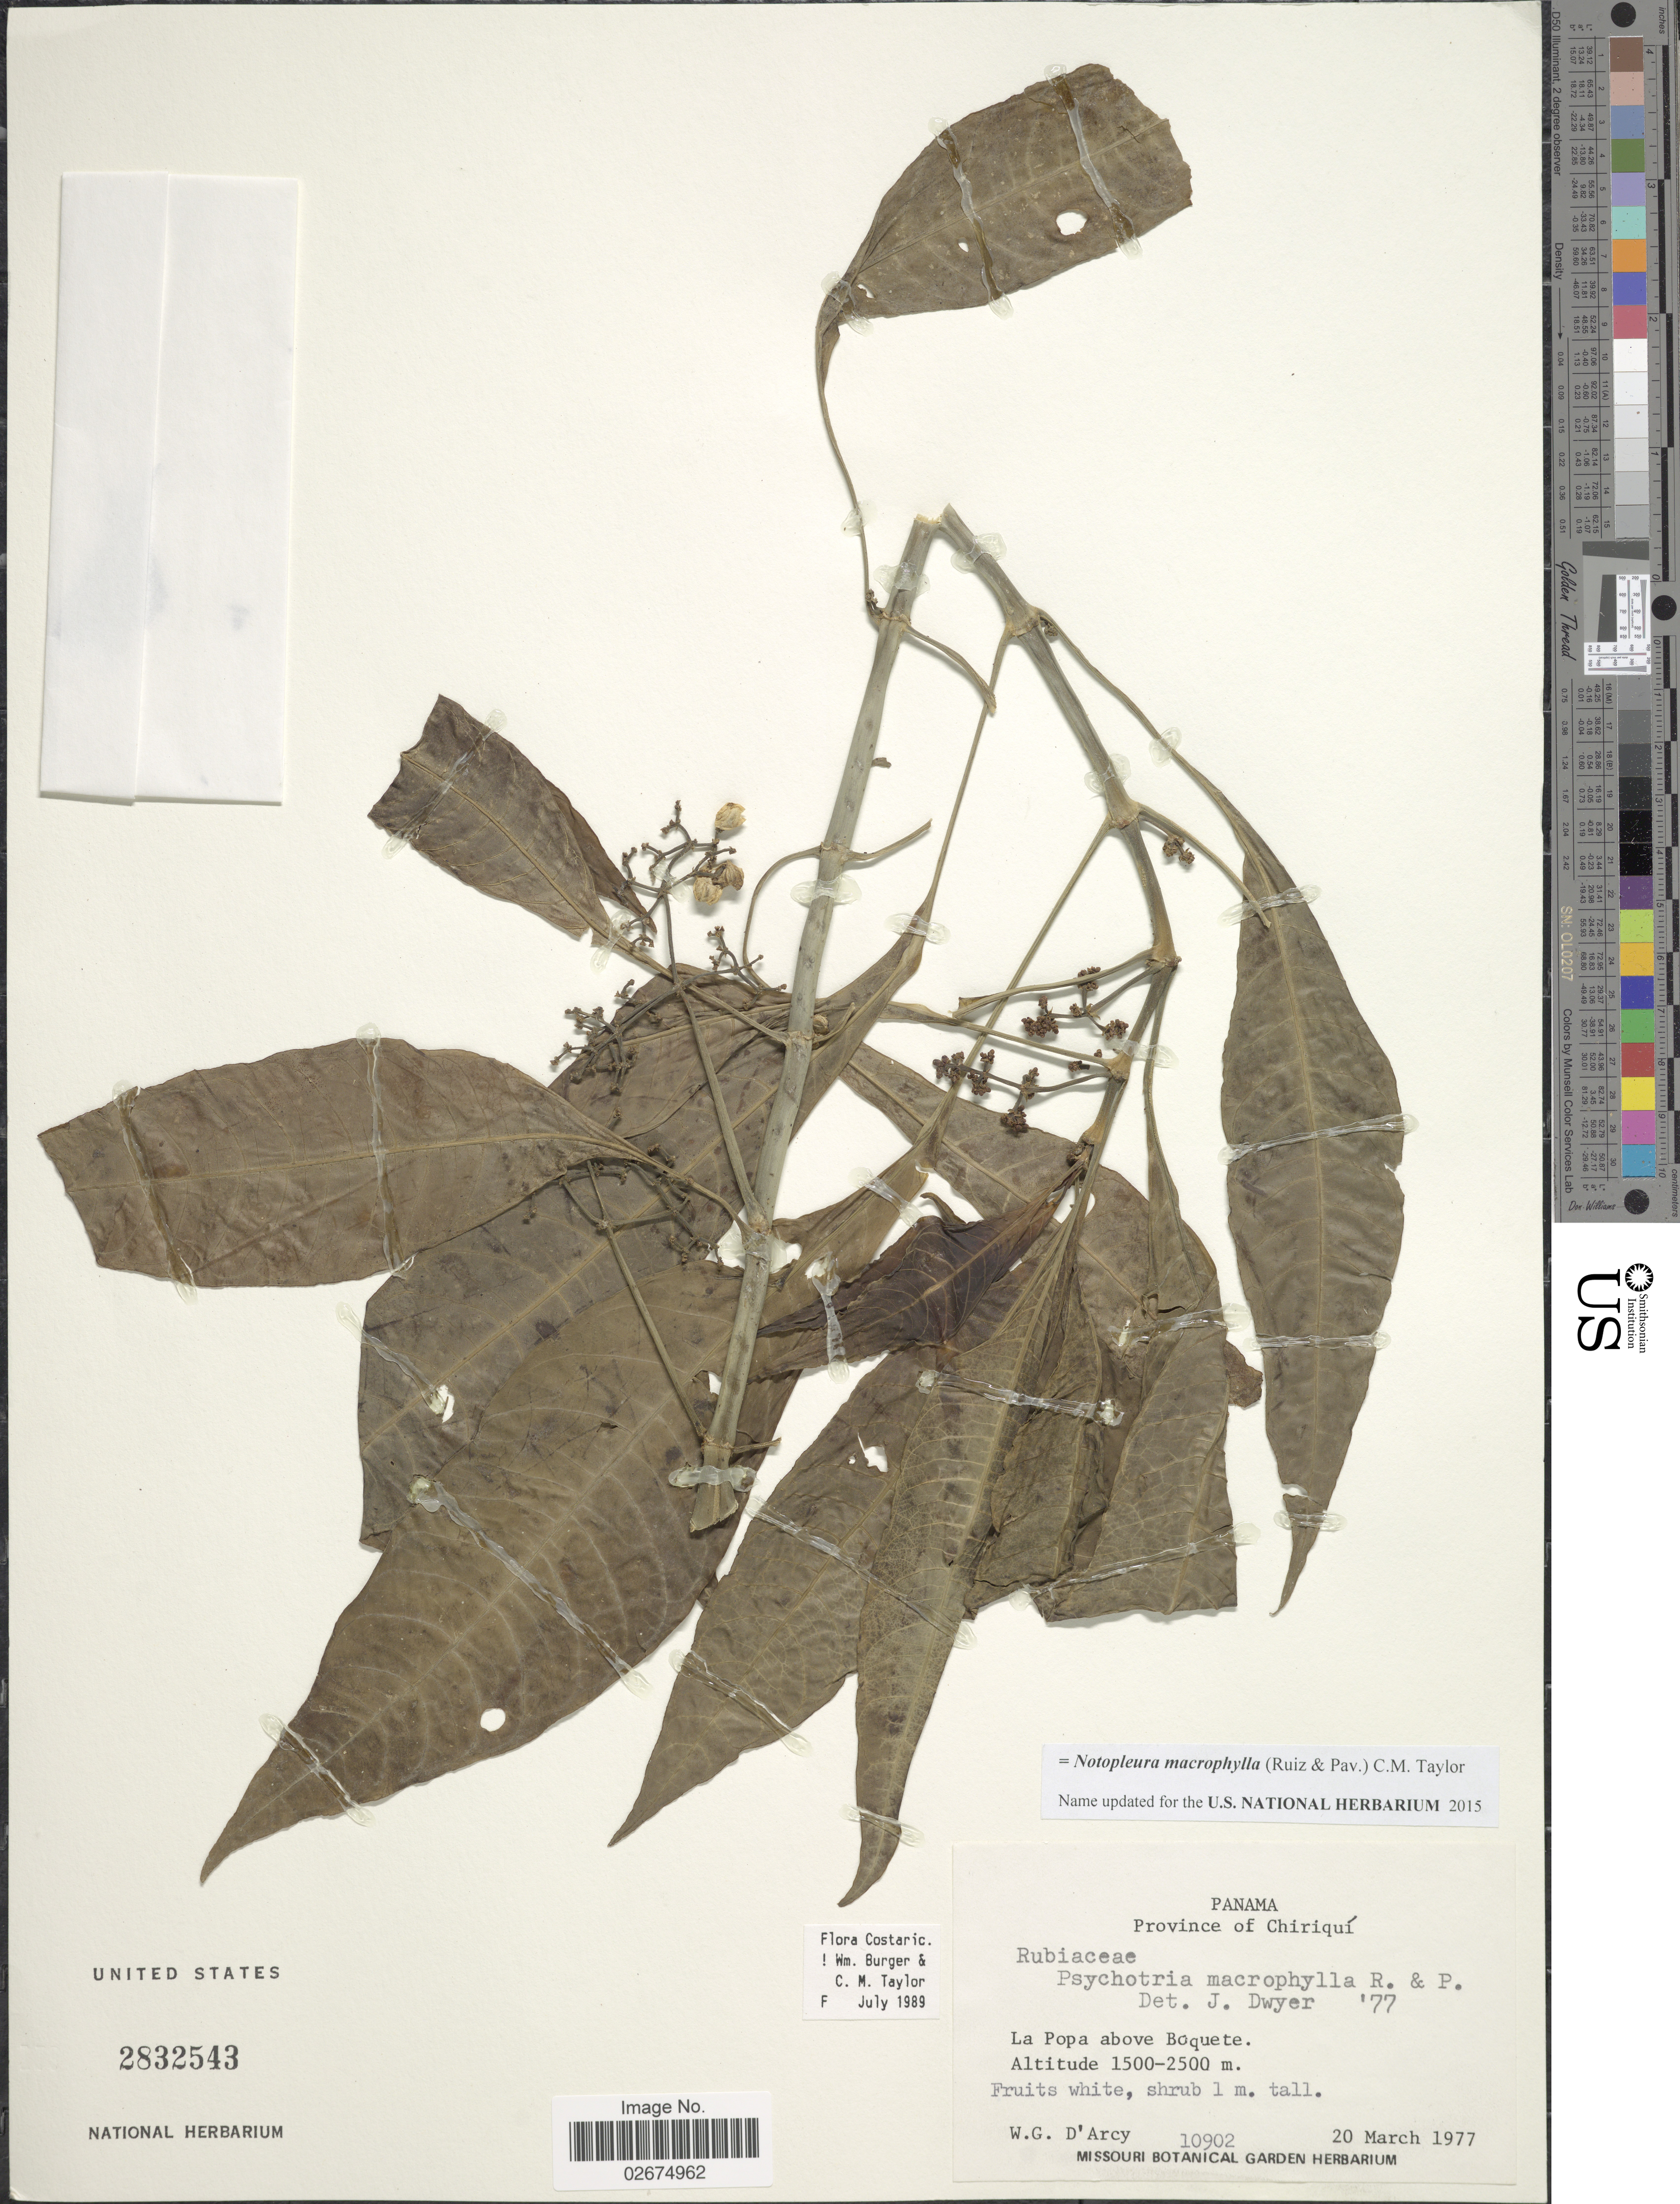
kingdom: Plantae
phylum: Tracheophyta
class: Magnoliopsida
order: Gentianales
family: Rubiaceae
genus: Notopleura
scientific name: Notopleura macrophylla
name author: (Ruiz & Pav.) C.M. Taylor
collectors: W. G. D'Arcy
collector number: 10902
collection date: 1977-03-20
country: Panama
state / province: Chiriqui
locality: La Popa above Boquete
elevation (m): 1500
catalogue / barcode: US 2832543